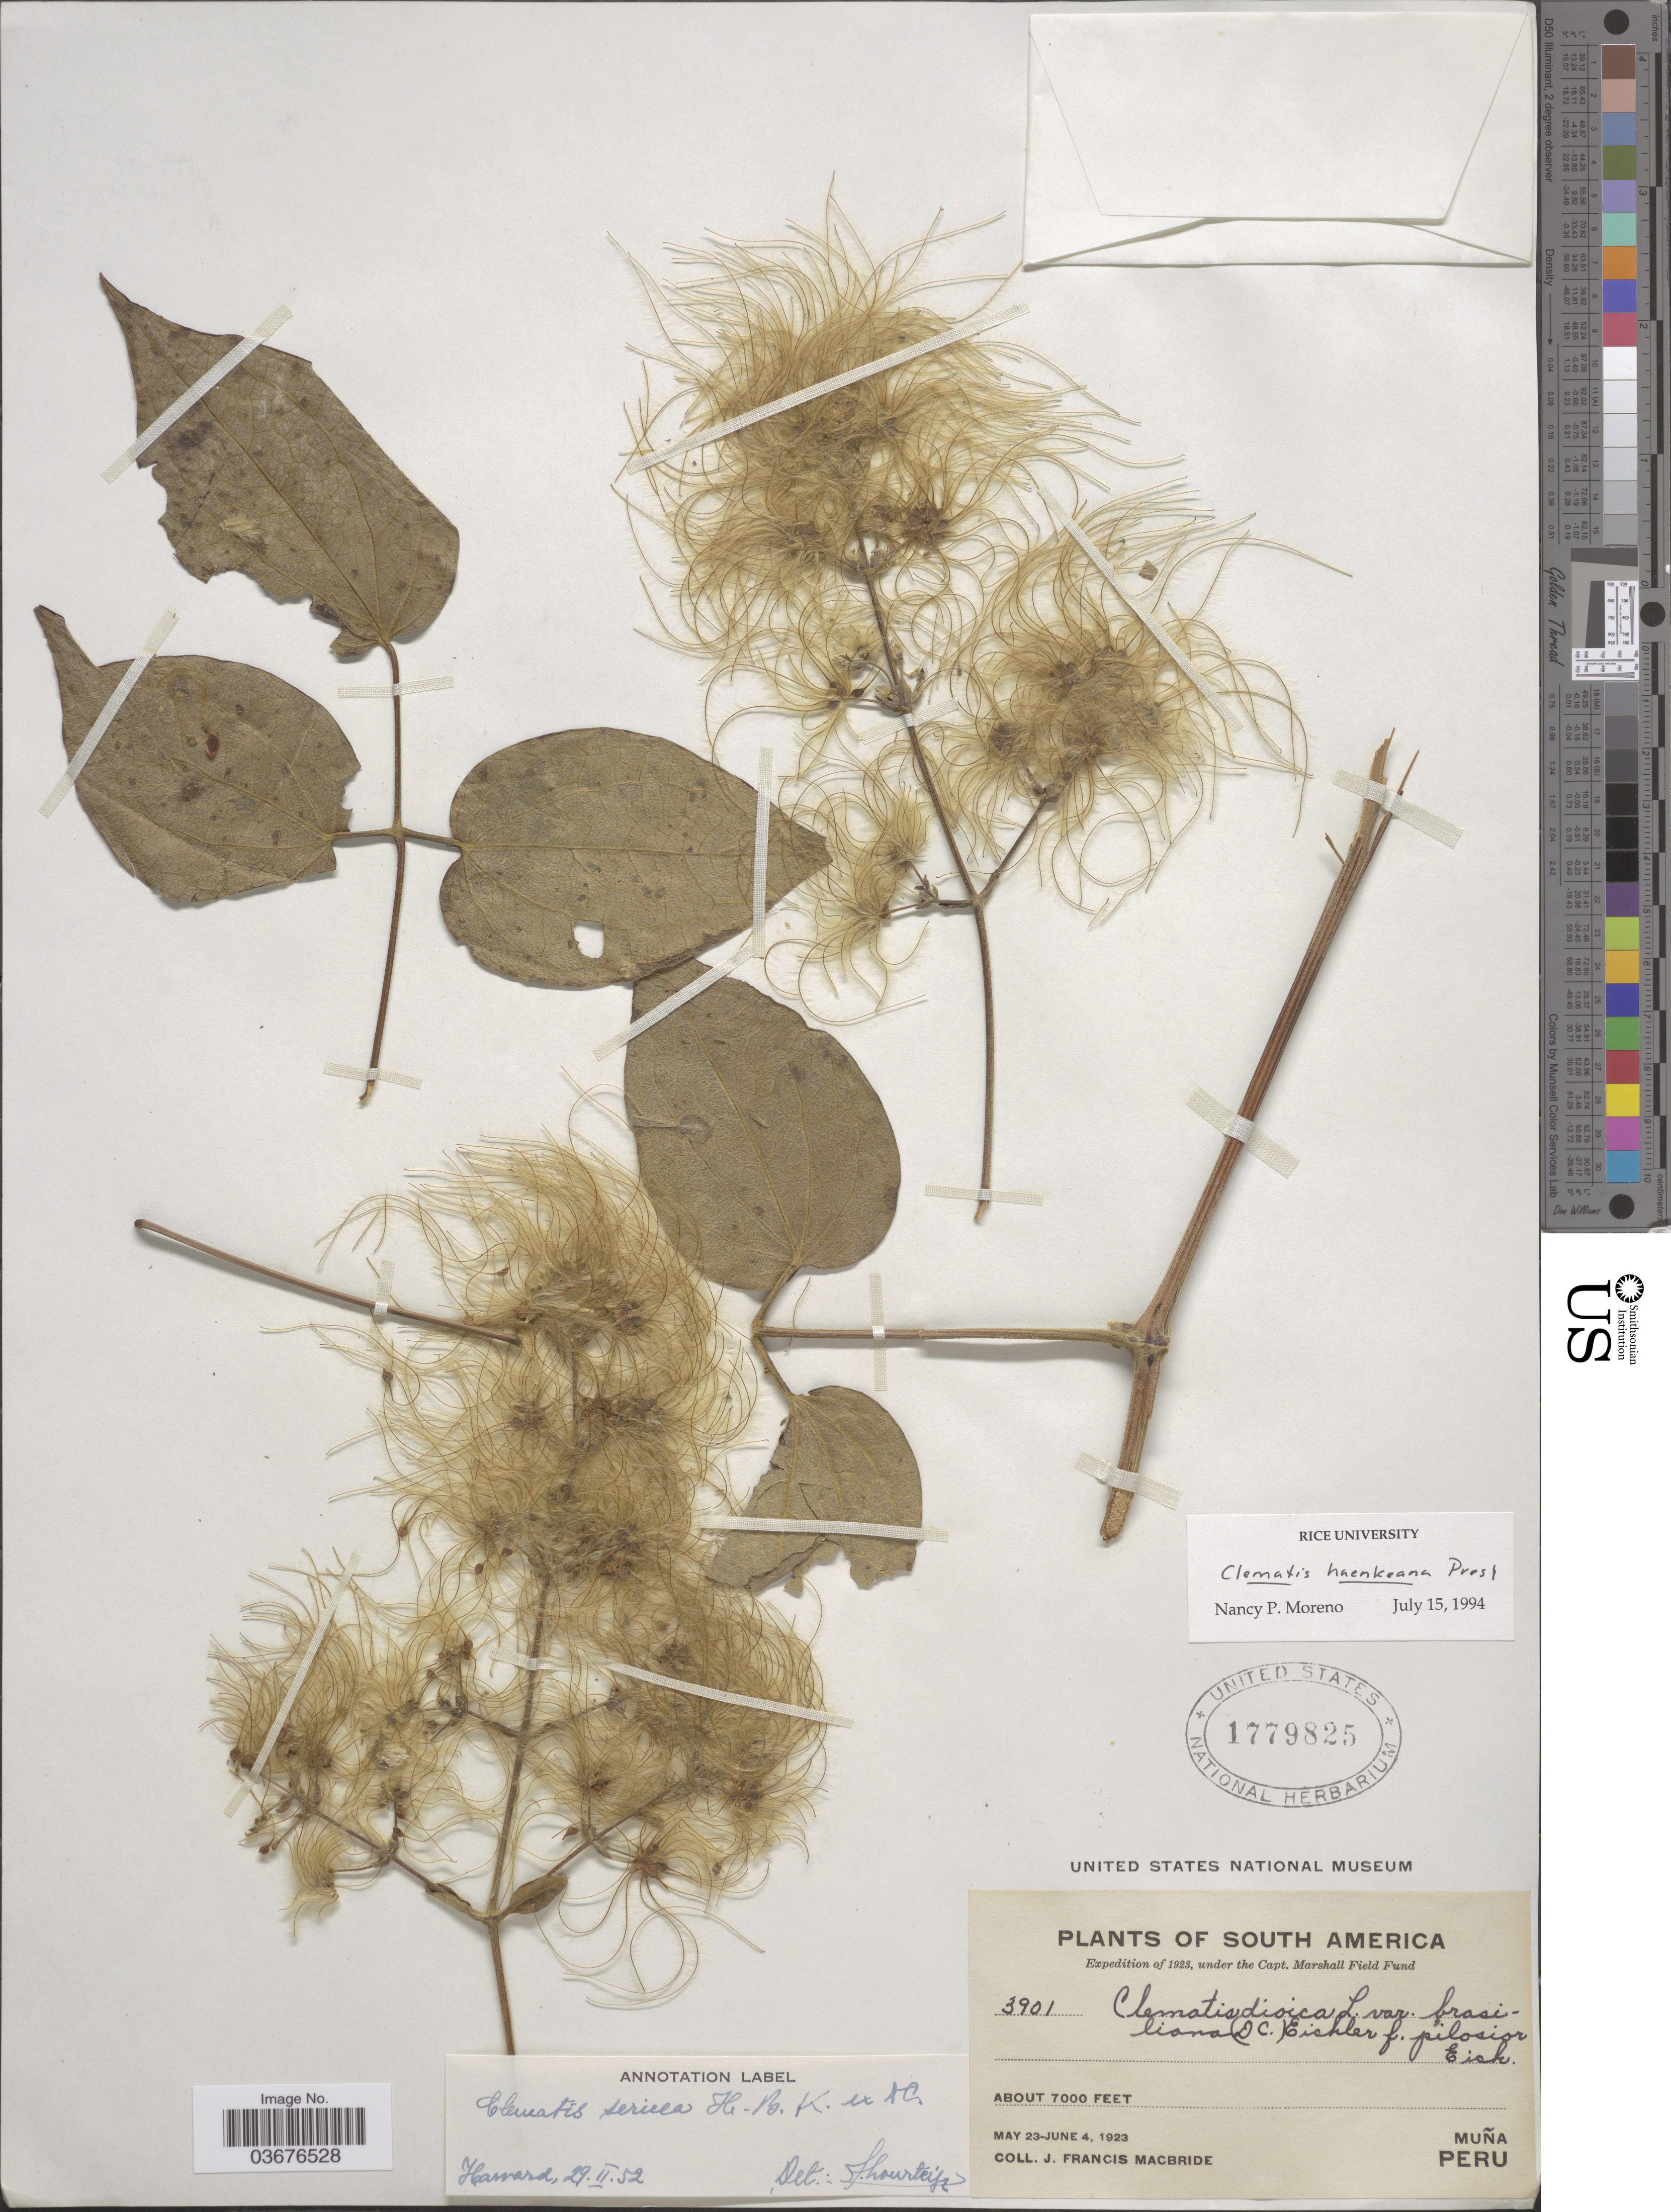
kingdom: Plantae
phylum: Tracheophyta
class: Magnoliopsida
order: Ranunculales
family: Ranunculaceae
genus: Clematis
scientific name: Clematis haenkeana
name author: C. Presl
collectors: J. F. Macbride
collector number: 3901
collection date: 1923-05-23/1923-06-04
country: Peru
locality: Muña.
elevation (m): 2134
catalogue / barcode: US 1779825